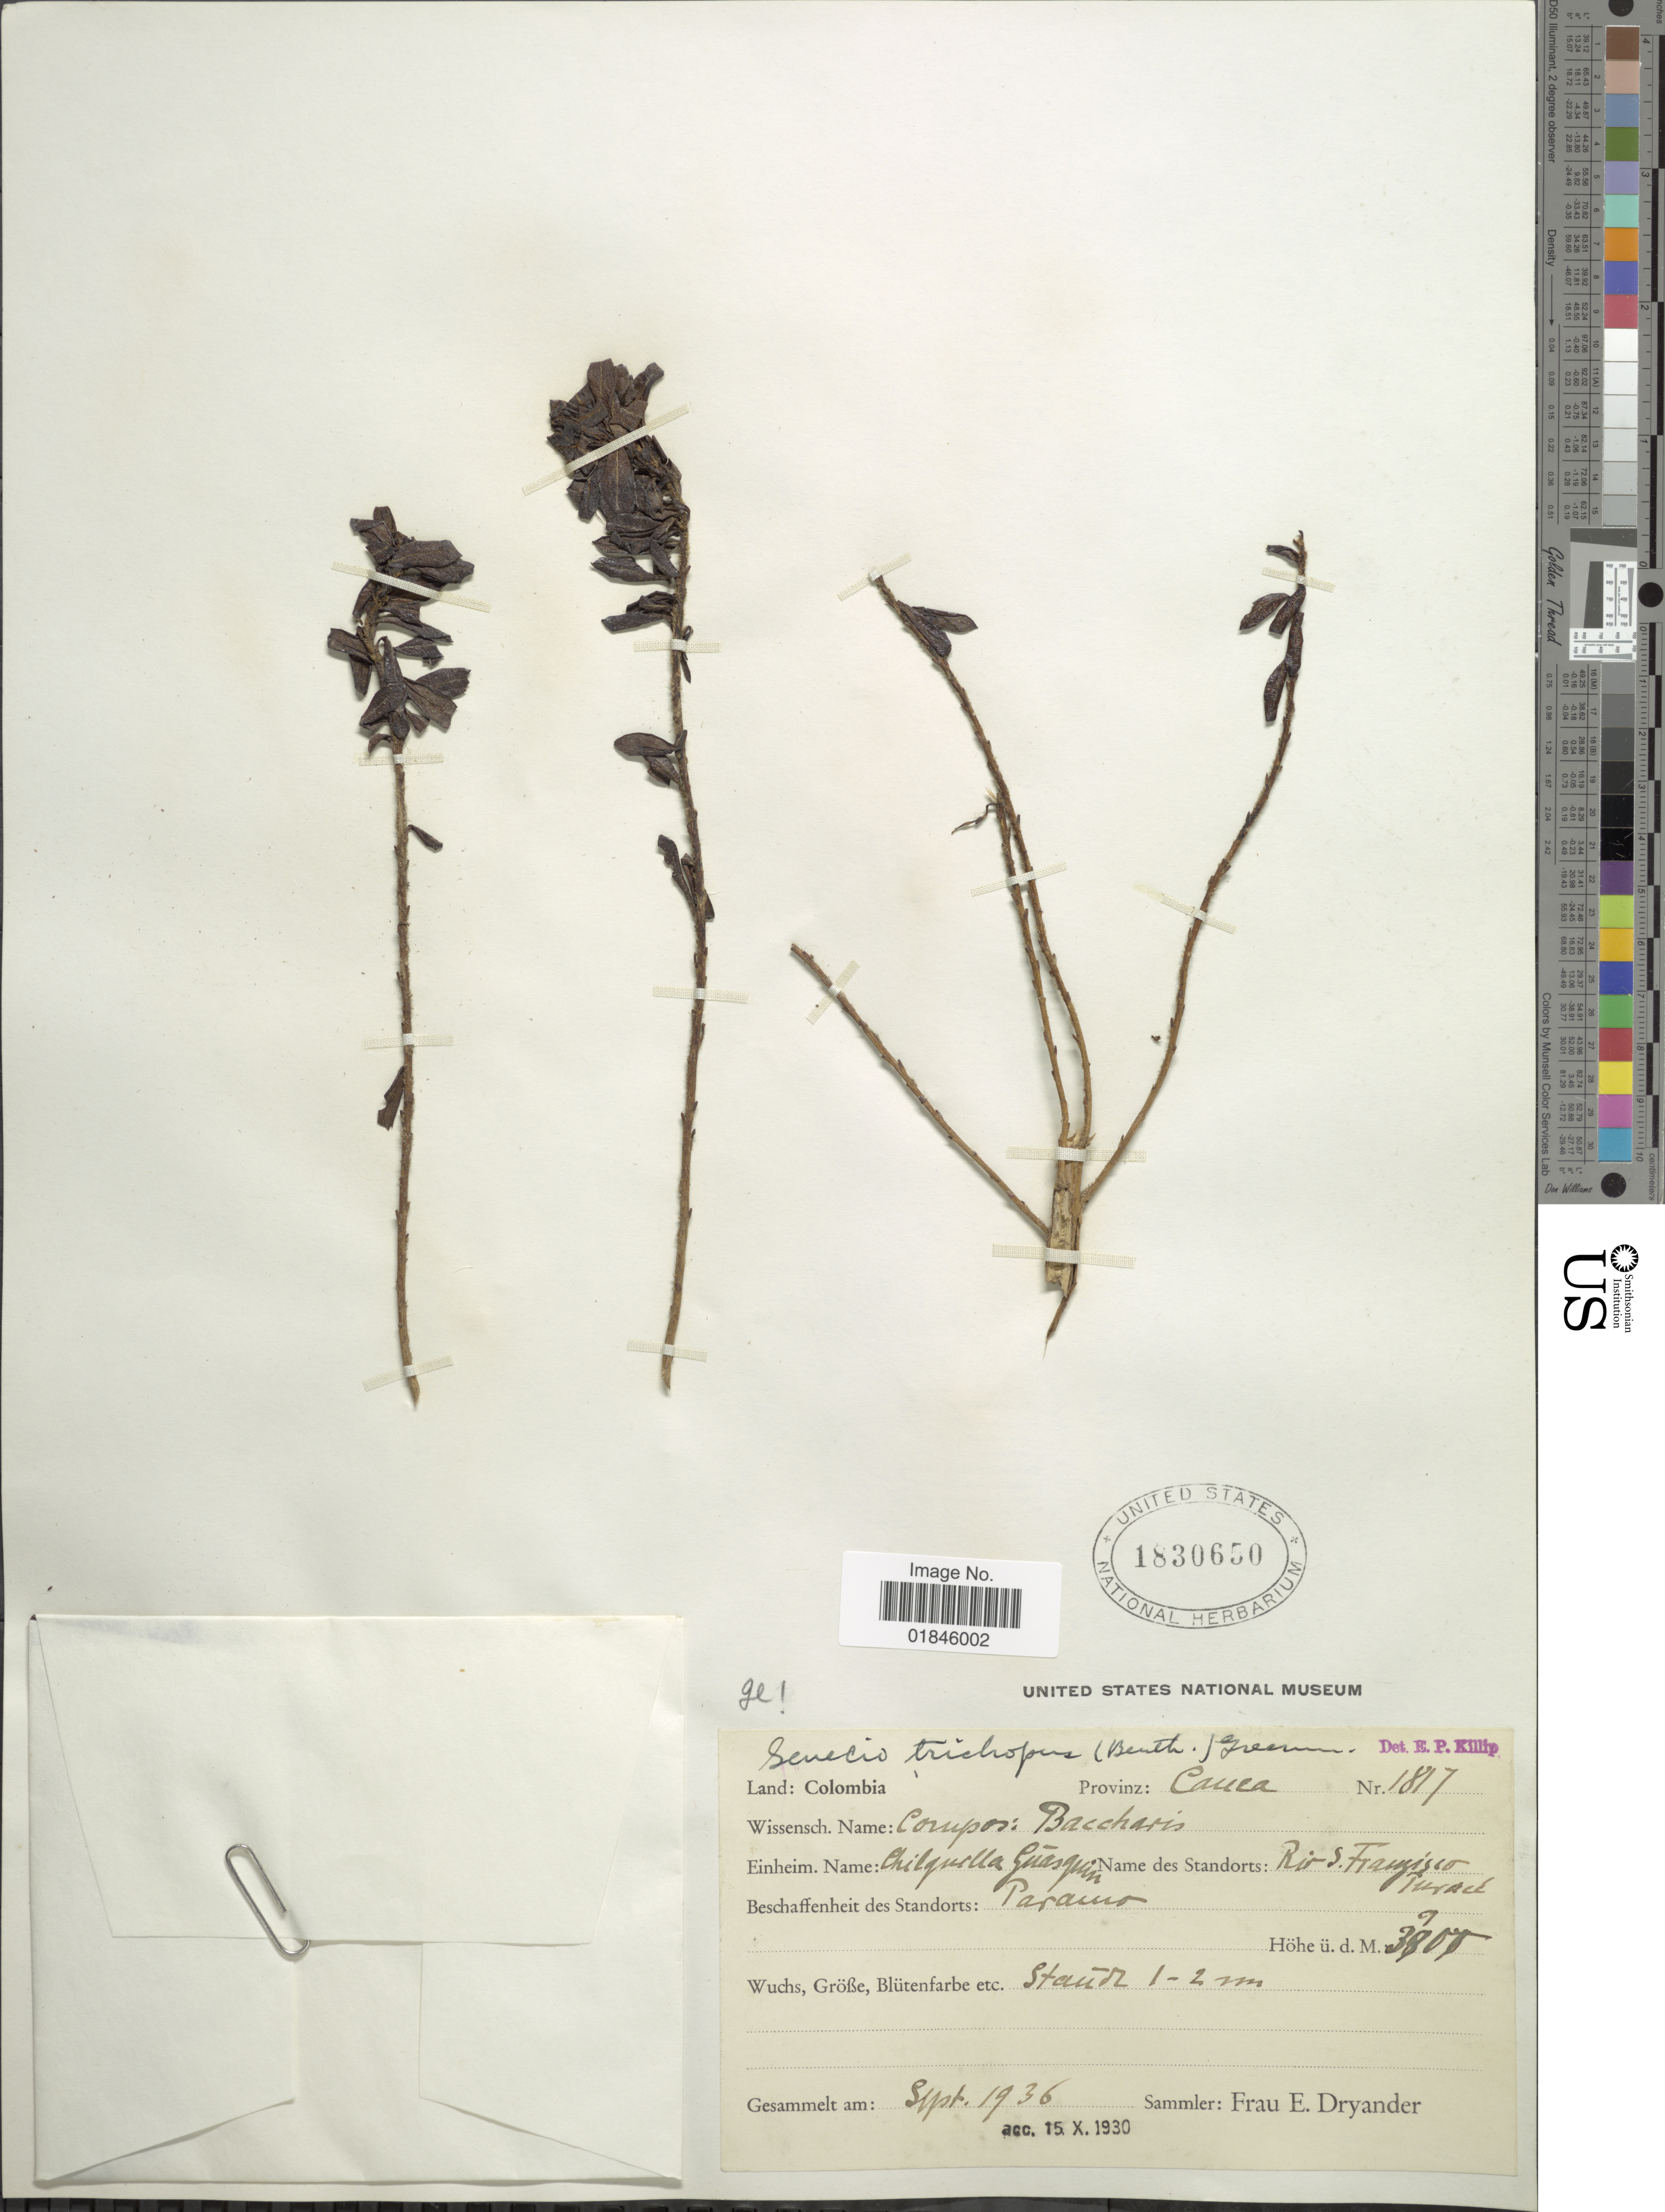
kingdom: Plantae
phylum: Tracheophyta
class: Magnoliopsida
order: Asterales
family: Asteraceae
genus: Pentacalia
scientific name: Pentacalia trichopus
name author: (Benth.) Cuatrec.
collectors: F. Dryander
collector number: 1817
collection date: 1936-09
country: Colombia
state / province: Cauca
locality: Provinz: Cauca. Paramo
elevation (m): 3700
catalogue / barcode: US 1830650